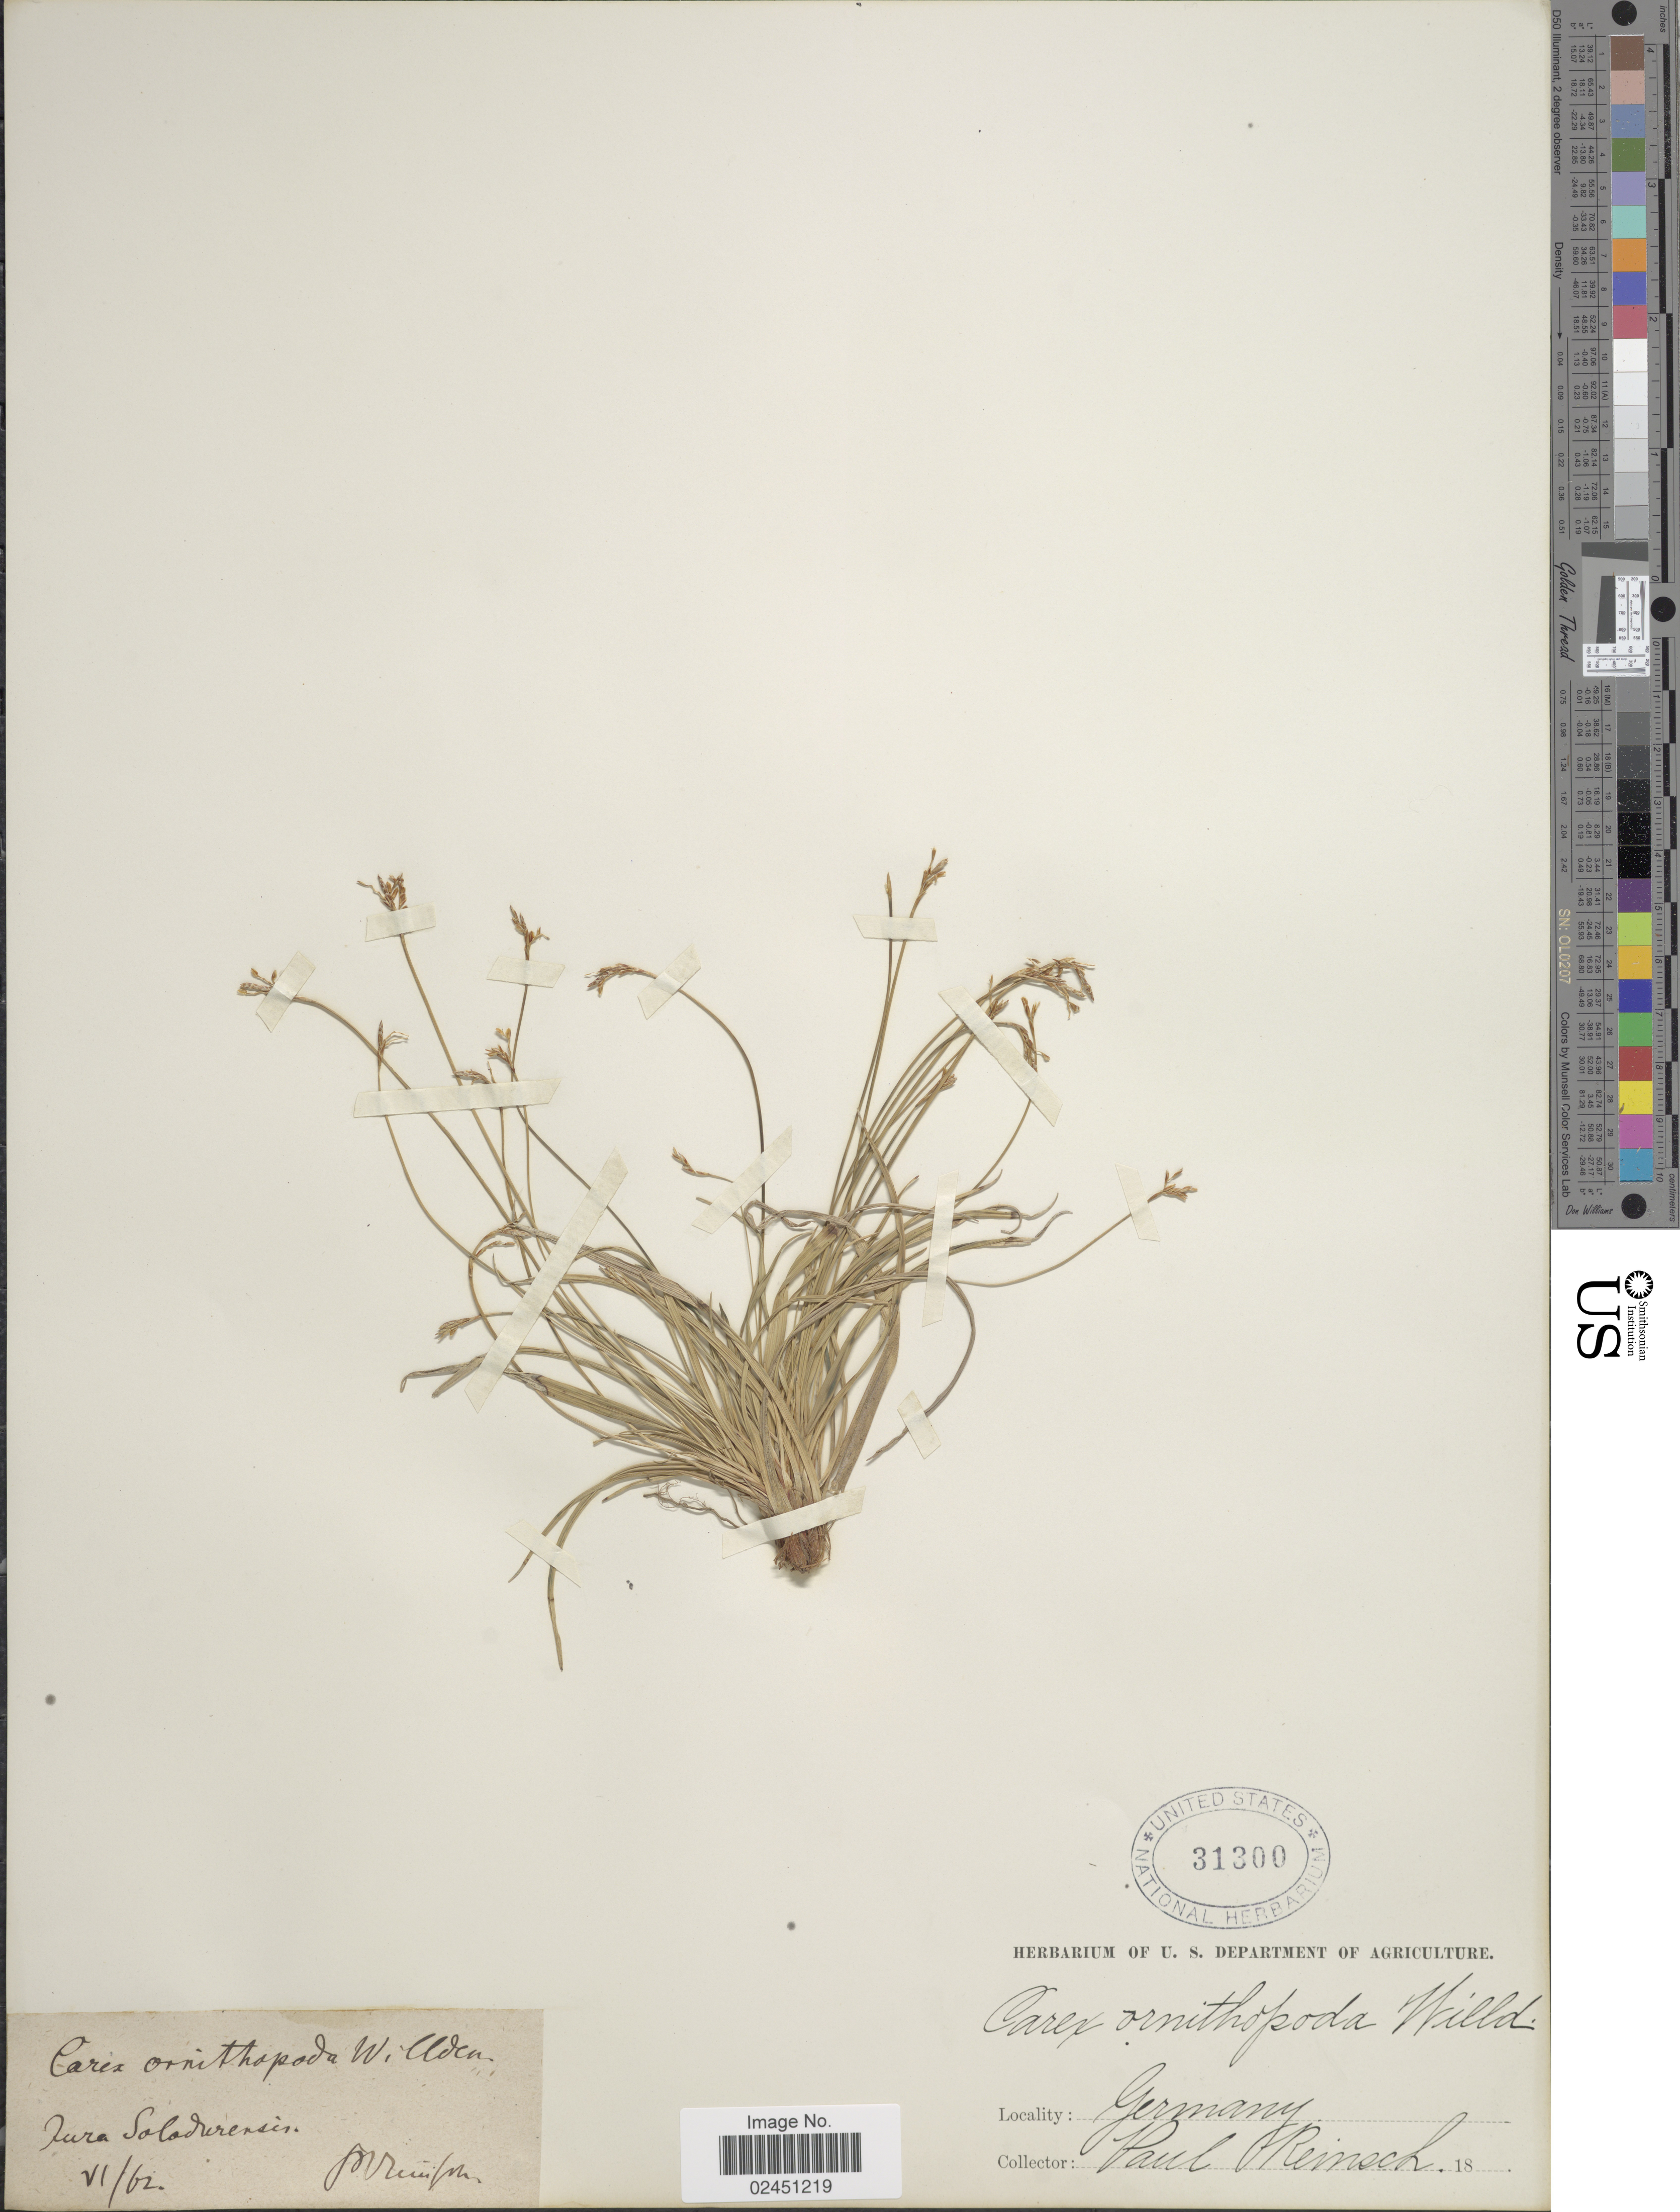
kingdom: Plantae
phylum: Tracheophyta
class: Liliopsida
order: Poales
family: Cyperaceae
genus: Carex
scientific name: Carex ornithopoda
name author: Willd.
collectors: P. F. Reinsch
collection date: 1862-06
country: Germany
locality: Jura, Soladurensis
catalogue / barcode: US 31300